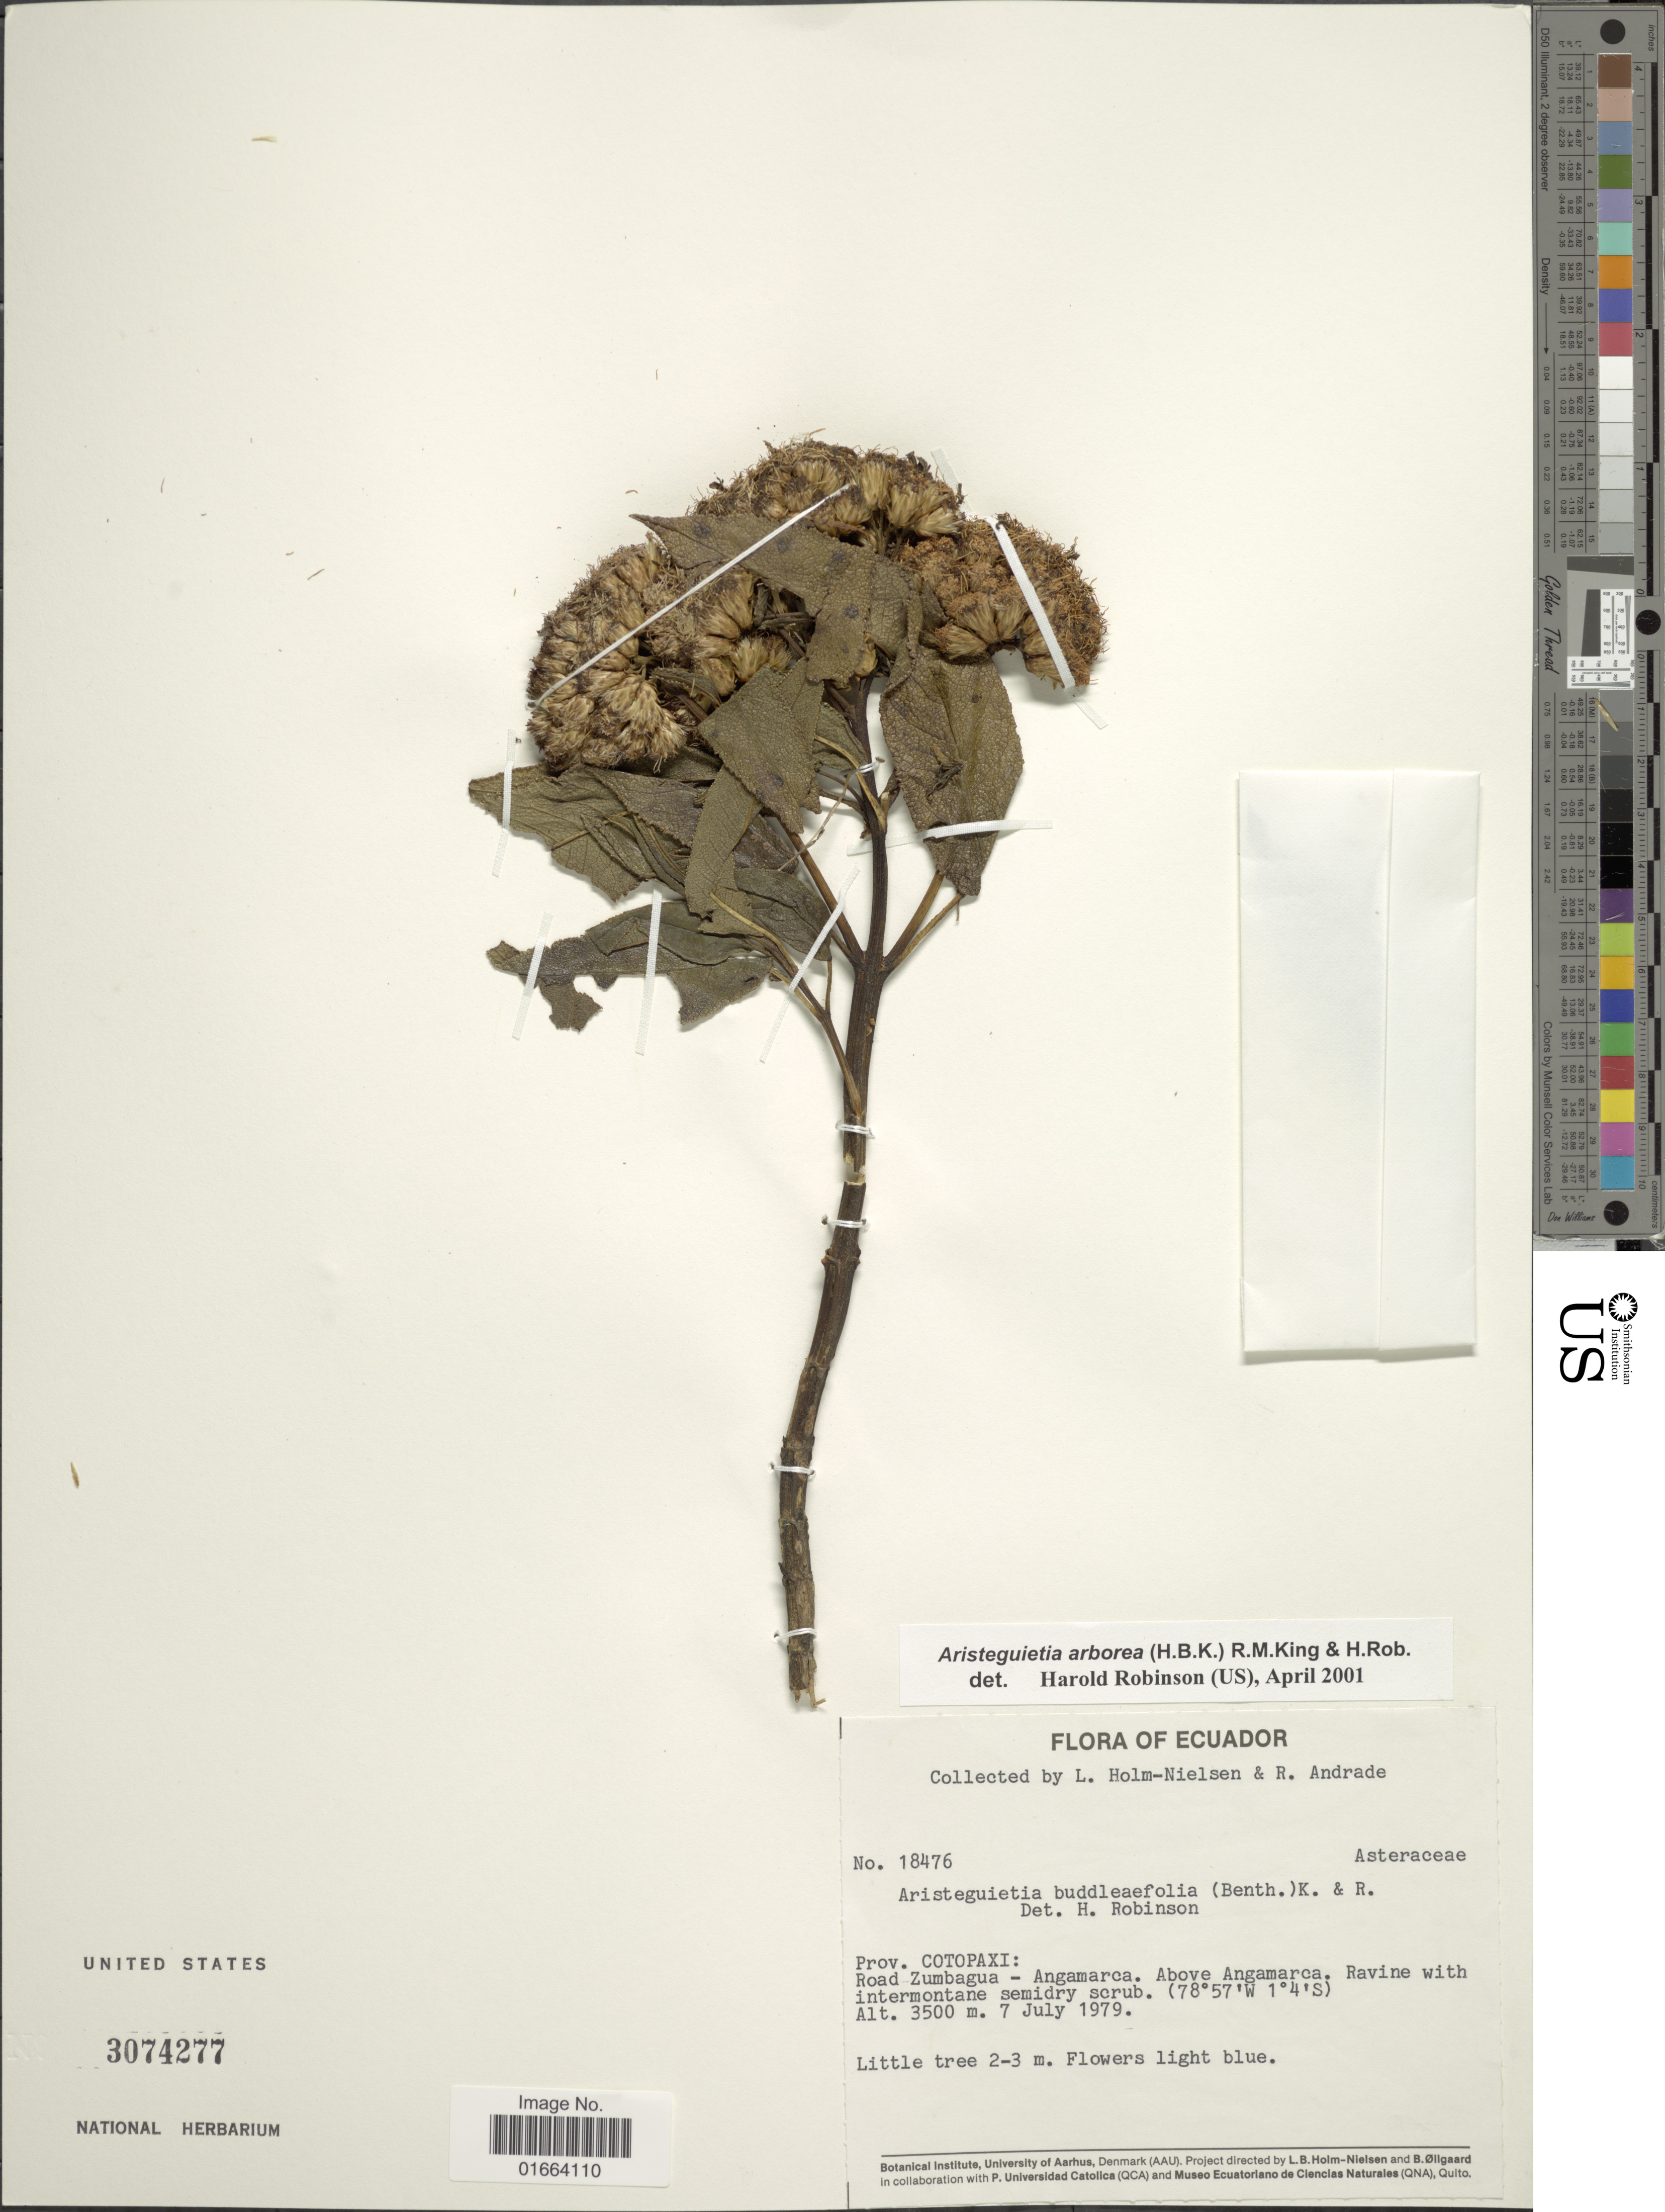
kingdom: Plantae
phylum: Tracheophyta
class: Magnoliopsida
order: Asterales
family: Asteraceae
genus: Aristeguietia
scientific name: Aristeguietia arborea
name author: (Kunth) R.M. King & H. Rob.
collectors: L. B. Holm-Nielsen & R. Andrade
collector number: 18476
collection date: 1979-07-07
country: Ecuador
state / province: Cotopaxi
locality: Road Zumbagua - Angamarca. Above Angamarca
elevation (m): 3500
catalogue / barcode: US 3074277